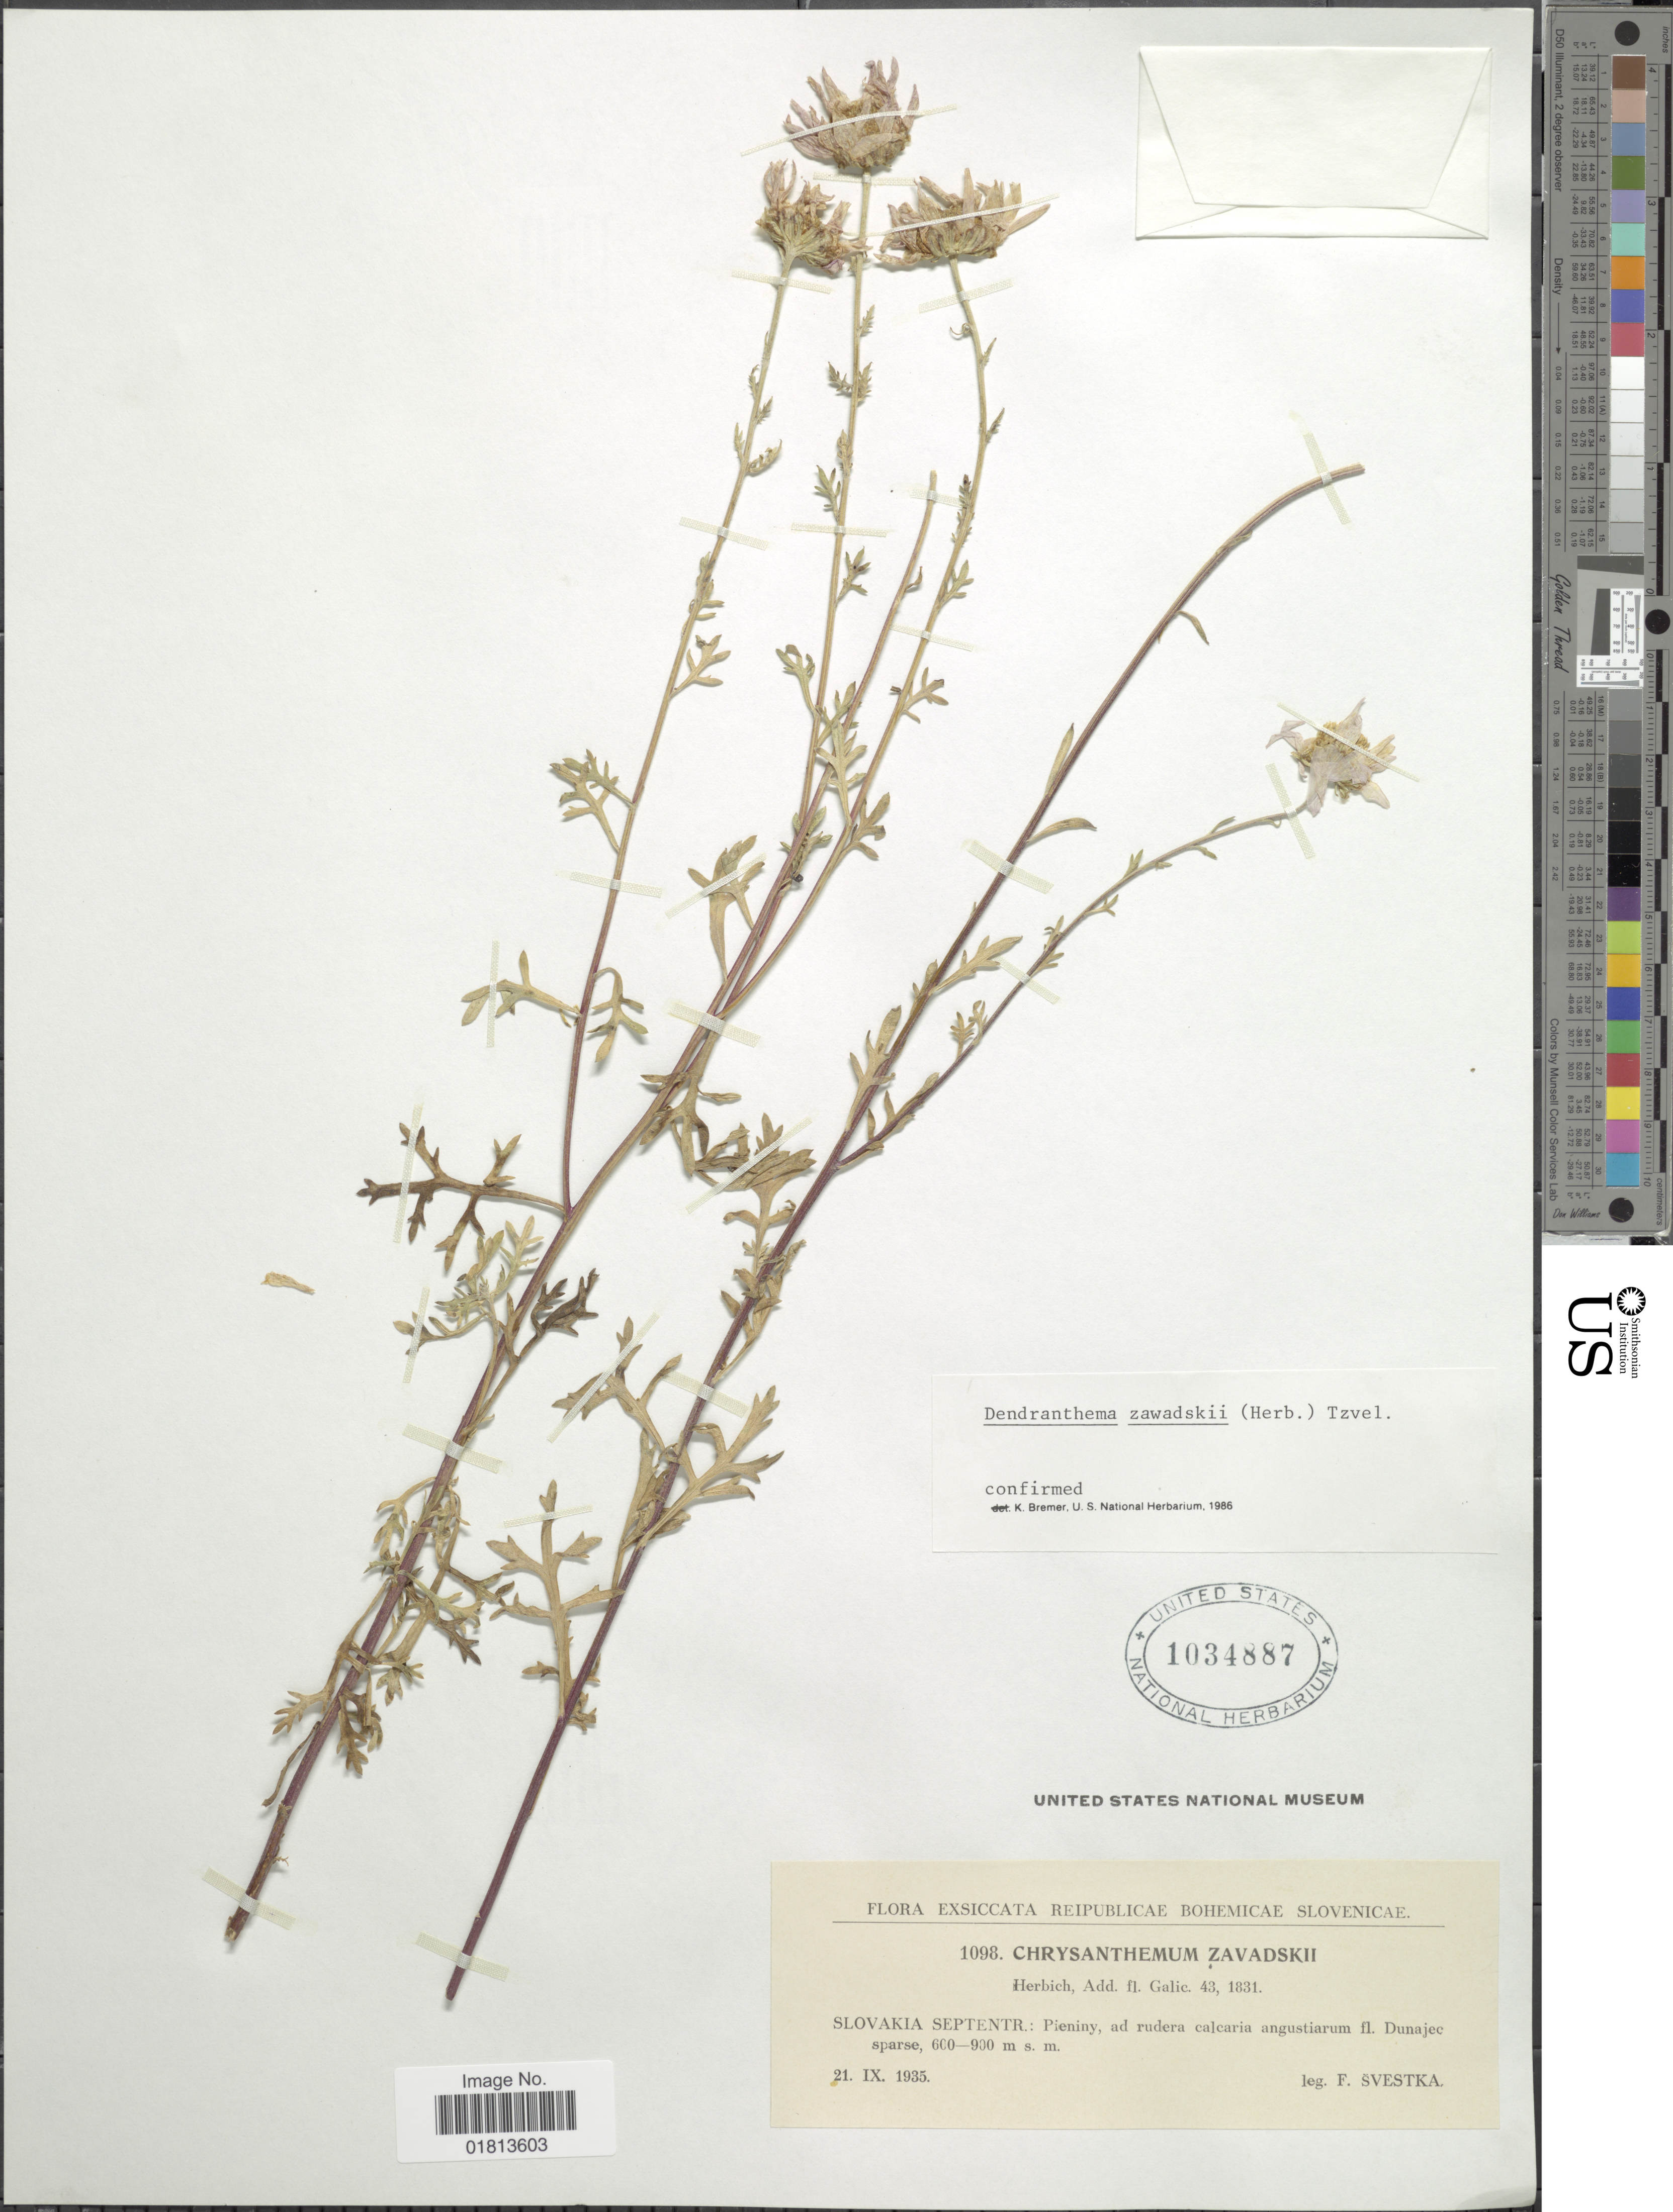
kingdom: Plantae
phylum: Tracheophyta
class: Magnoliopsida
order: Asterales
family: Asteraceae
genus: Dendranthema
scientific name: Dendranthema zawadskii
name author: (Herbich) Tzvelev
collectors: F. Svestka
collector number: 1098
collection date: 1935-09-21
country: Slovakia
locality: Slovakia Septentr.: Pieniny, ad rudera calcaria angustiarum fl. Dunajee sparse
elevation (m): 600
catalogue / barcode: US 1034887